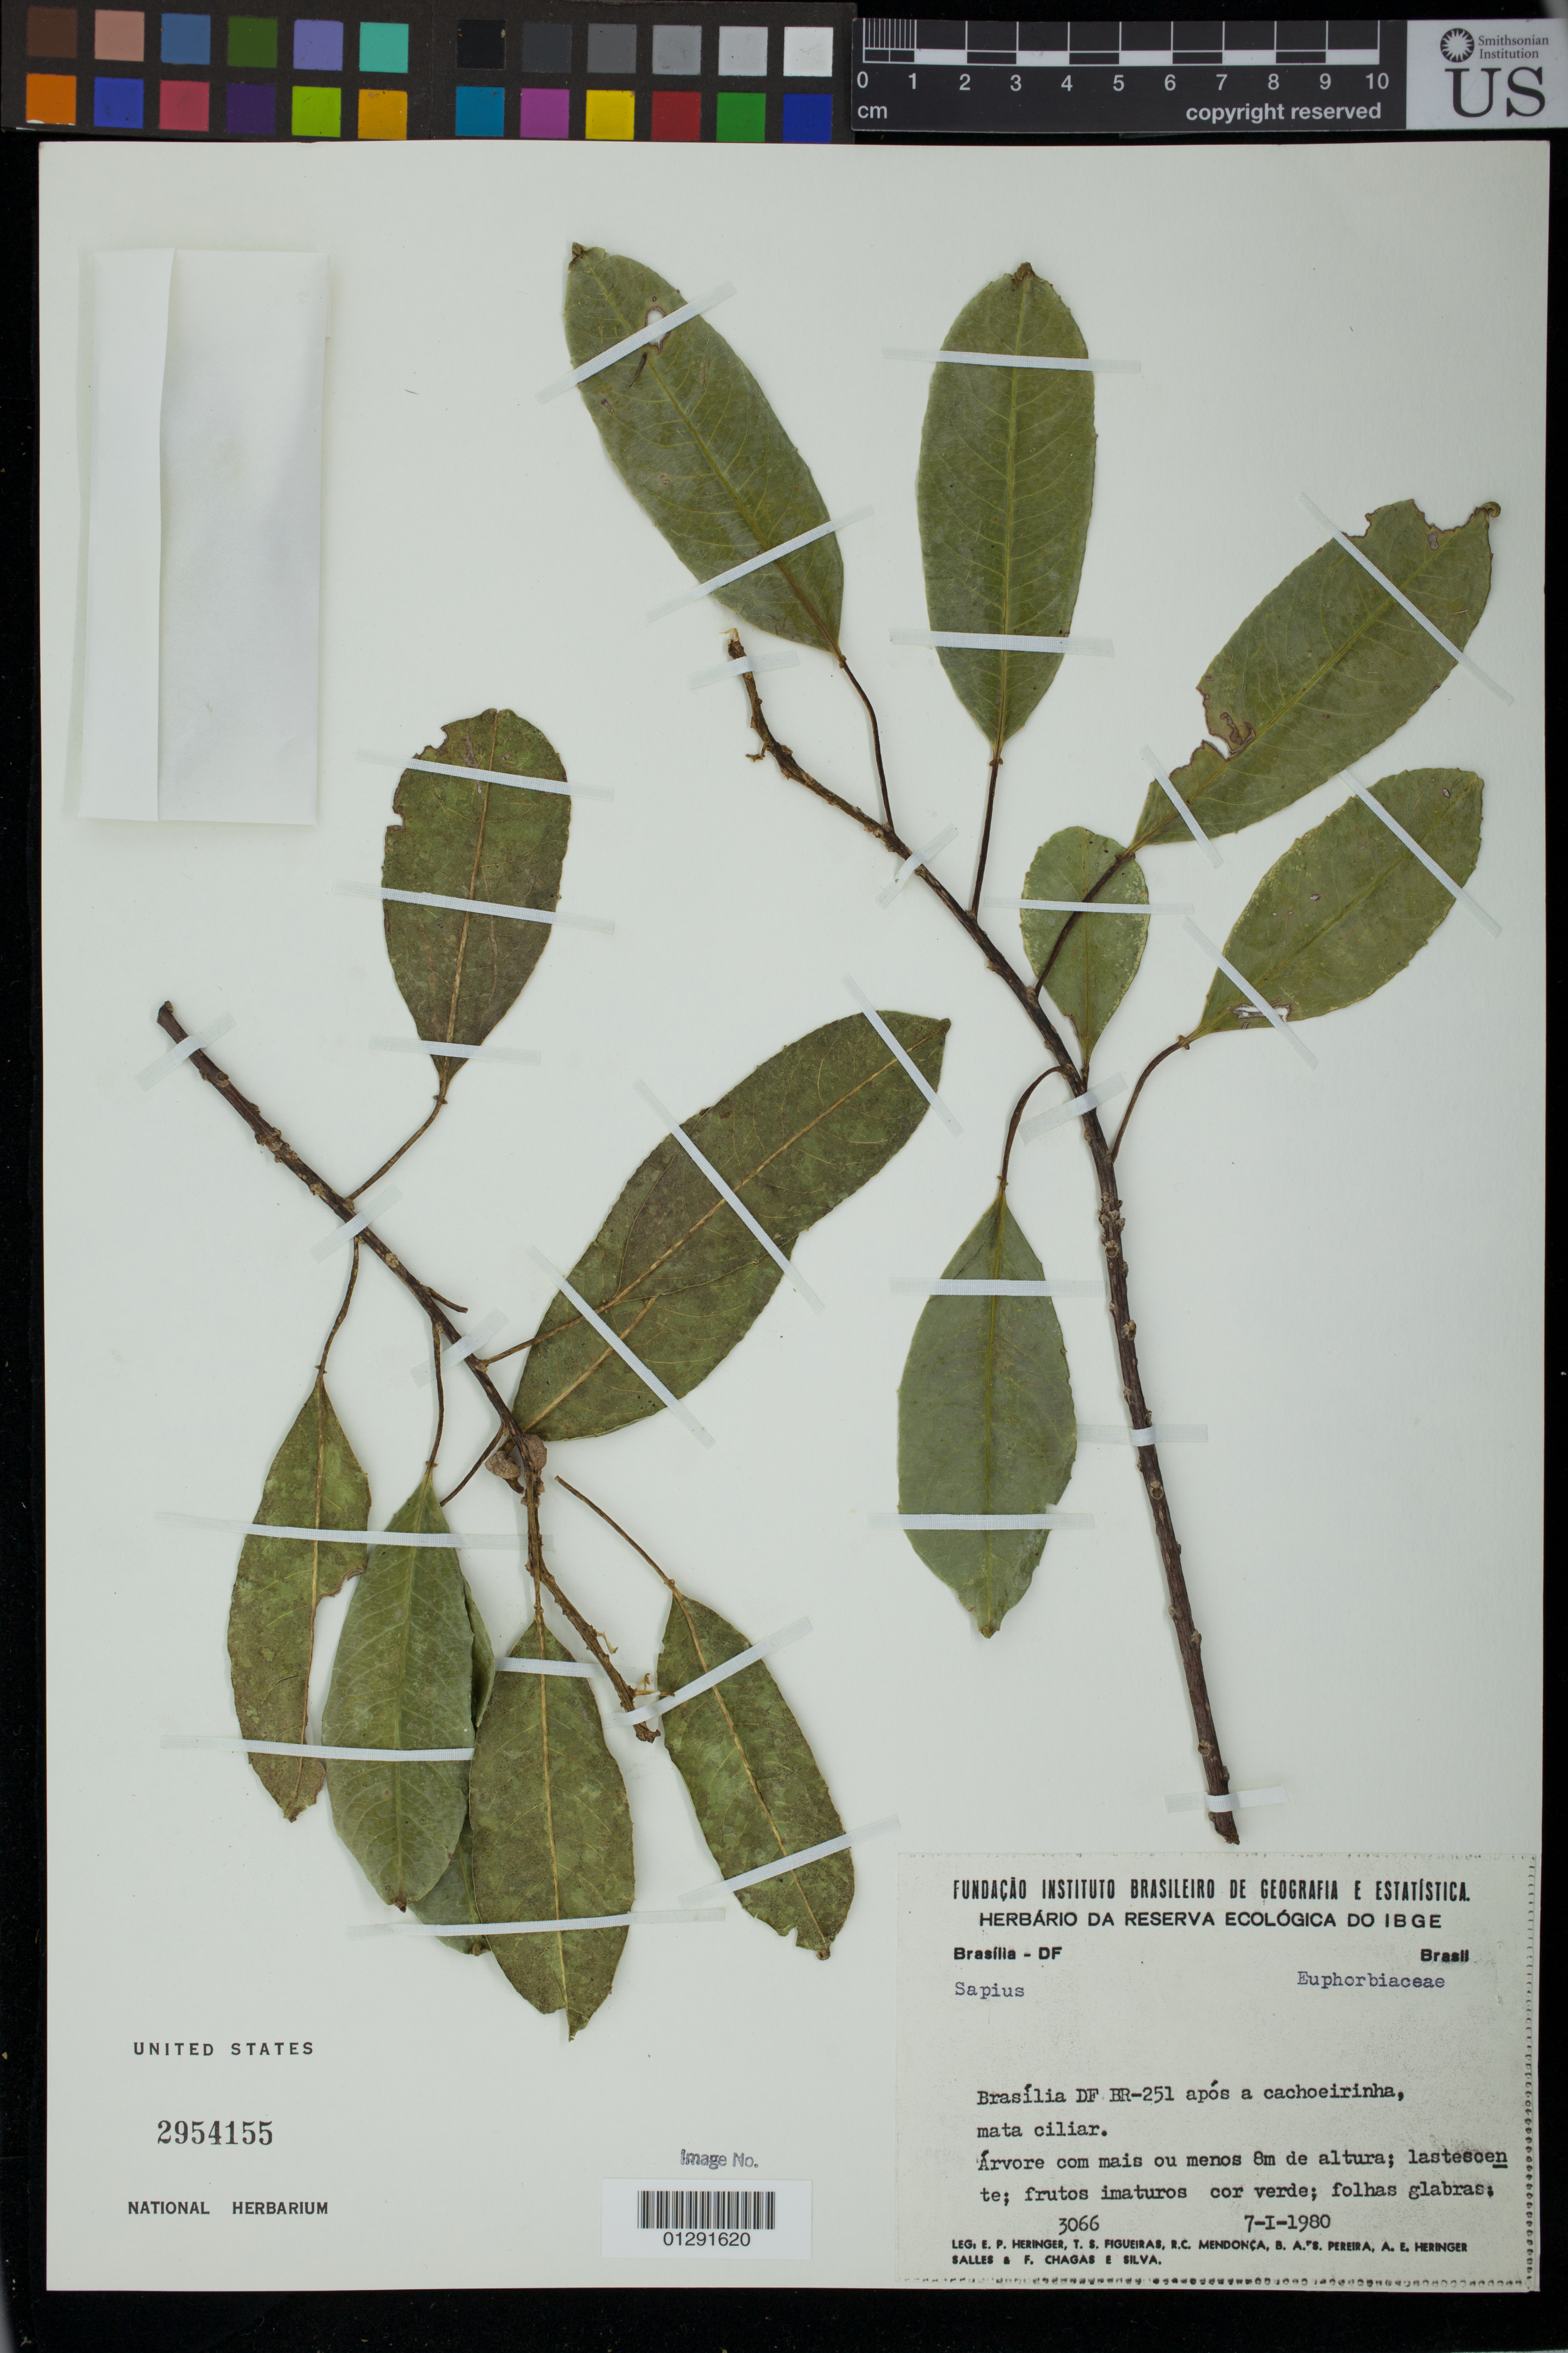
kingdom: Plantae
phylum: Tracheophyta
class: Magnoliopsida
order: Malpighiales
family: Euphorbiaceae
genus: Sapium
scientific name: Sapium sp.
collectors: E. P. Heringer, T. S. Figueiras, F. Chagas, E. Silva, R. C. de Mendonça, A. E. Heringer Salles, B. A. S. Pereira, A. E. Heringer Salles & F. Chagas e Silva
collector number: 3066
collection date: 1980-01-07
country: Brazil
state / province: Distrito Federal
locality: Brasilia, BR-251 apos a chacoririnha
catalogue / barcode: US 2954155